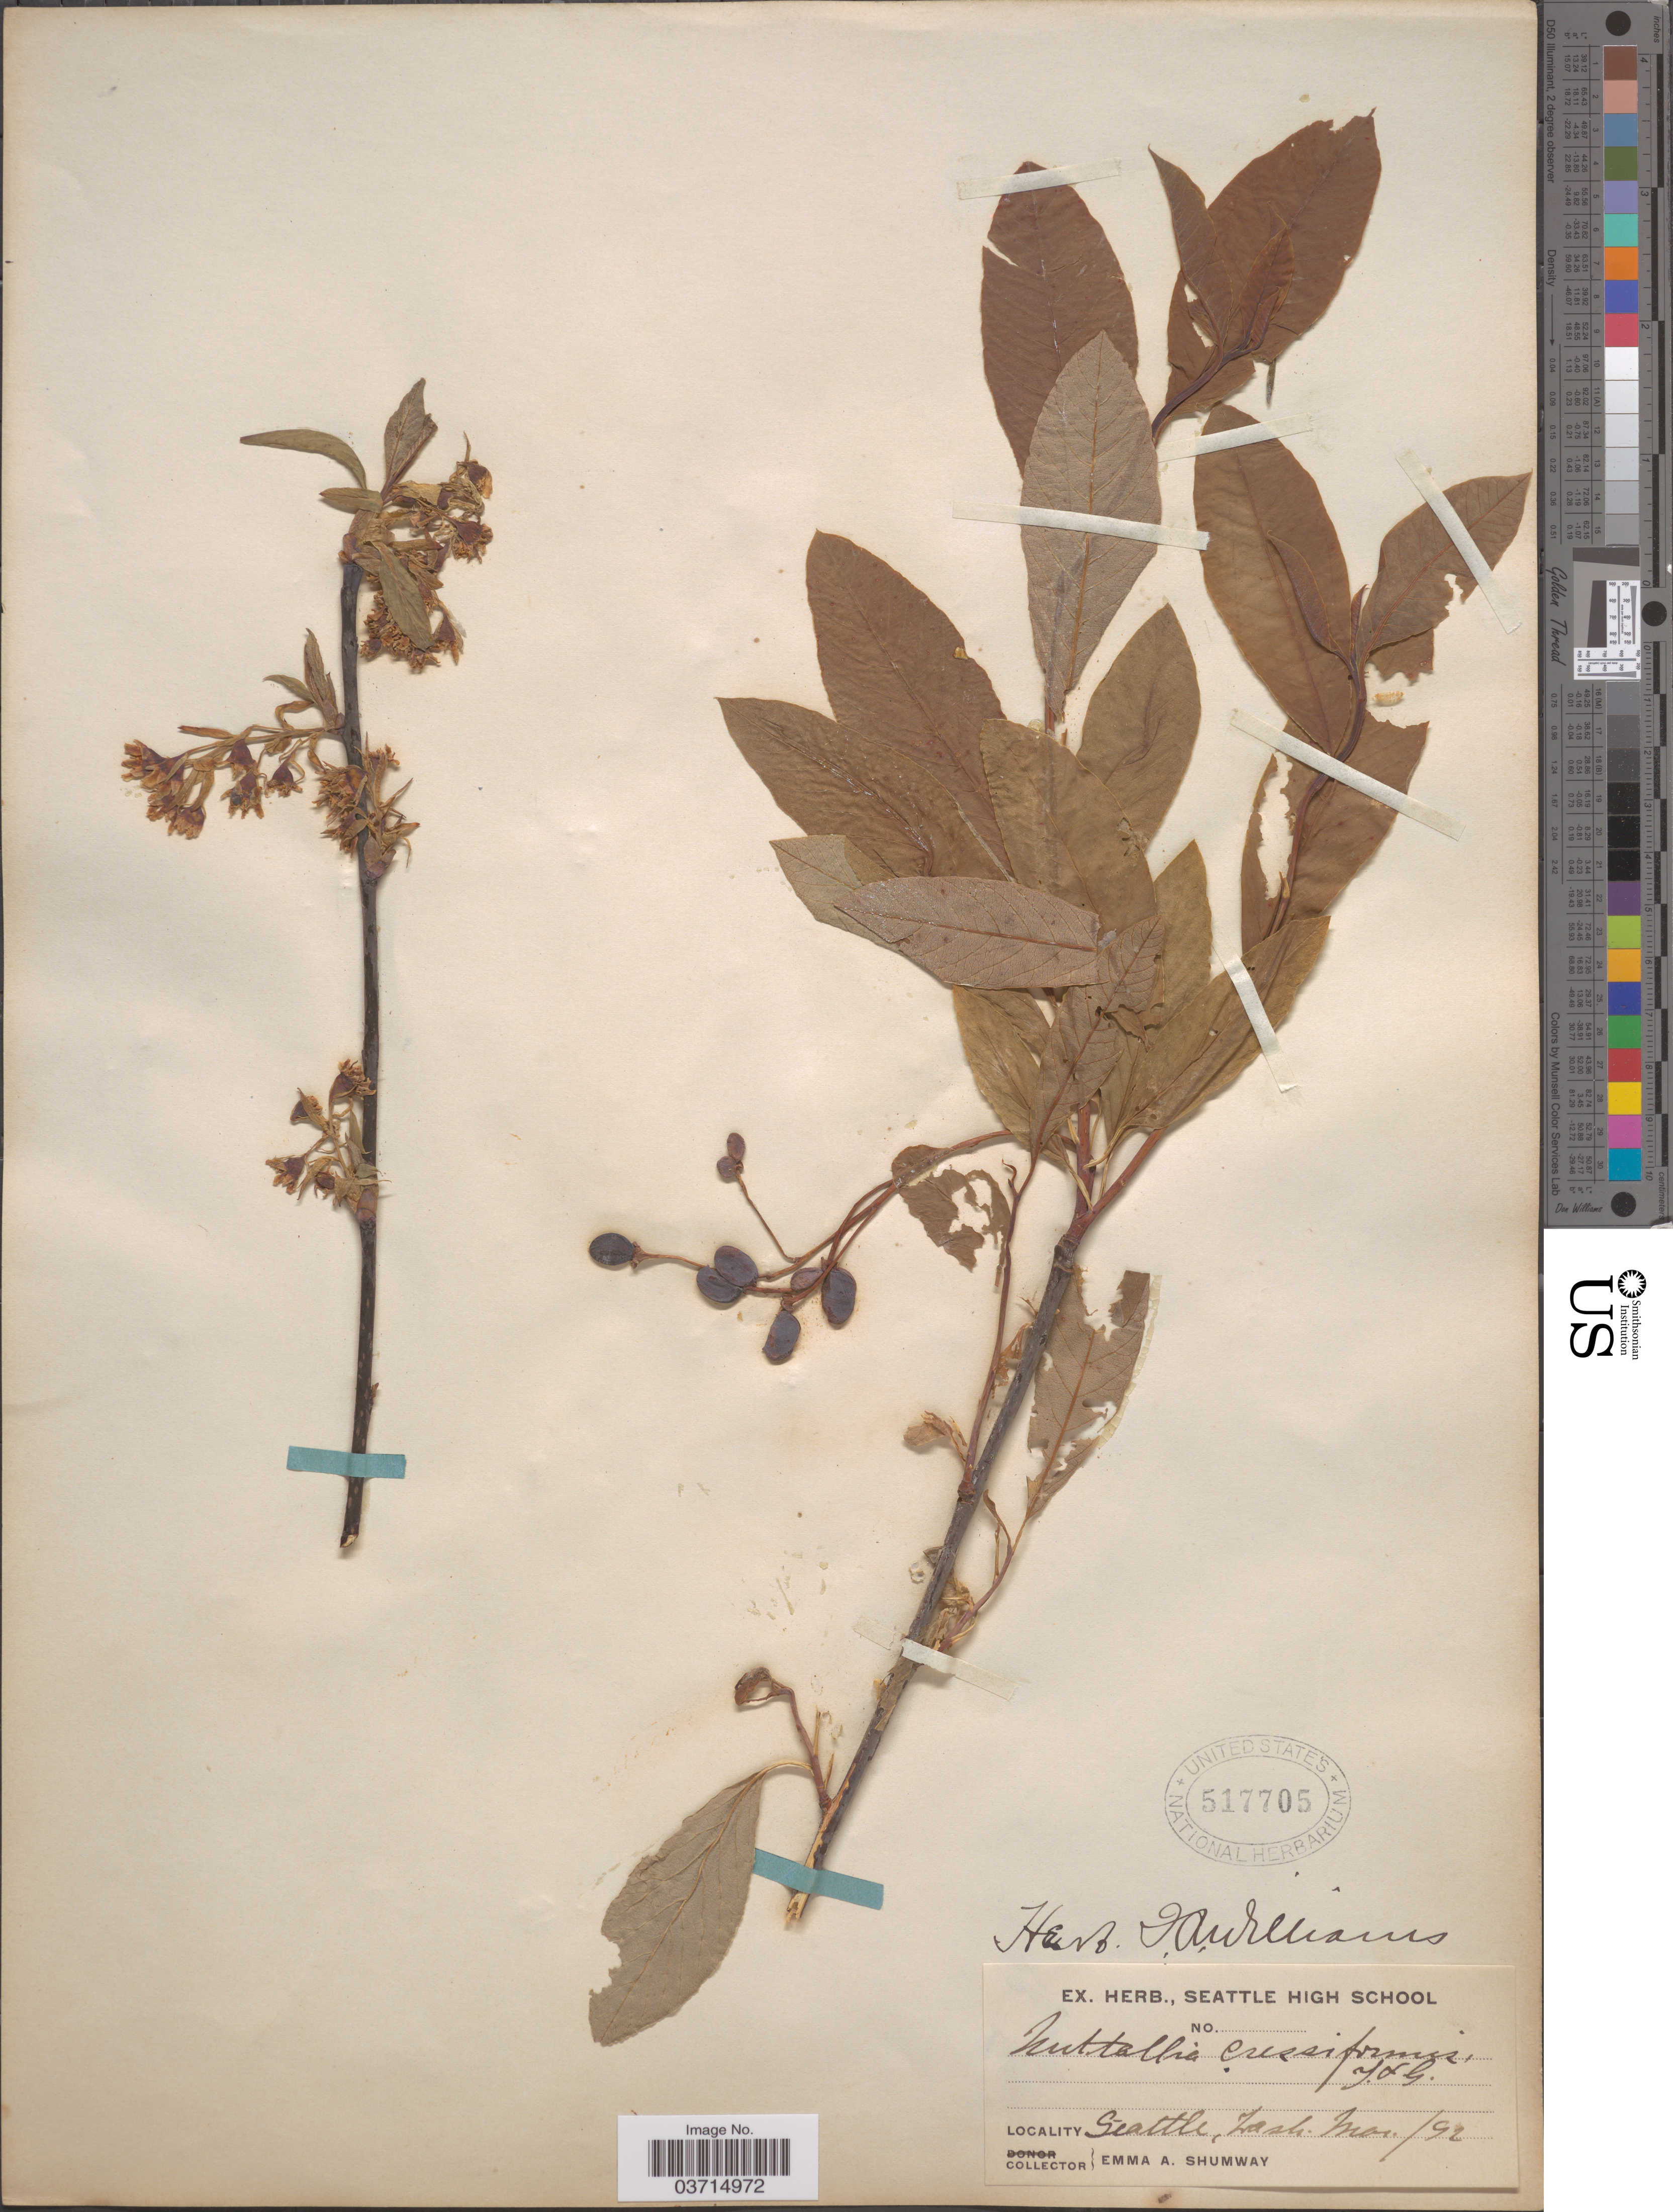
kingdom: Plantae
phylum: Tracheophyta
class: Magnoliopsida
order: Rosales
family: Rosaceae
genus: Oemleria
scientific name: Oemleria cerasiformis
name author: (Torr. & A. Gray ex Hook. & Arn.) J.W. Landon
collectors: E. Shumway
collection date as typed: Transcribed d/m/y: /5/92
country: United States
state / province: Washington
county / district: King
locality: Seattle.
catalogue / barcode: US 517705